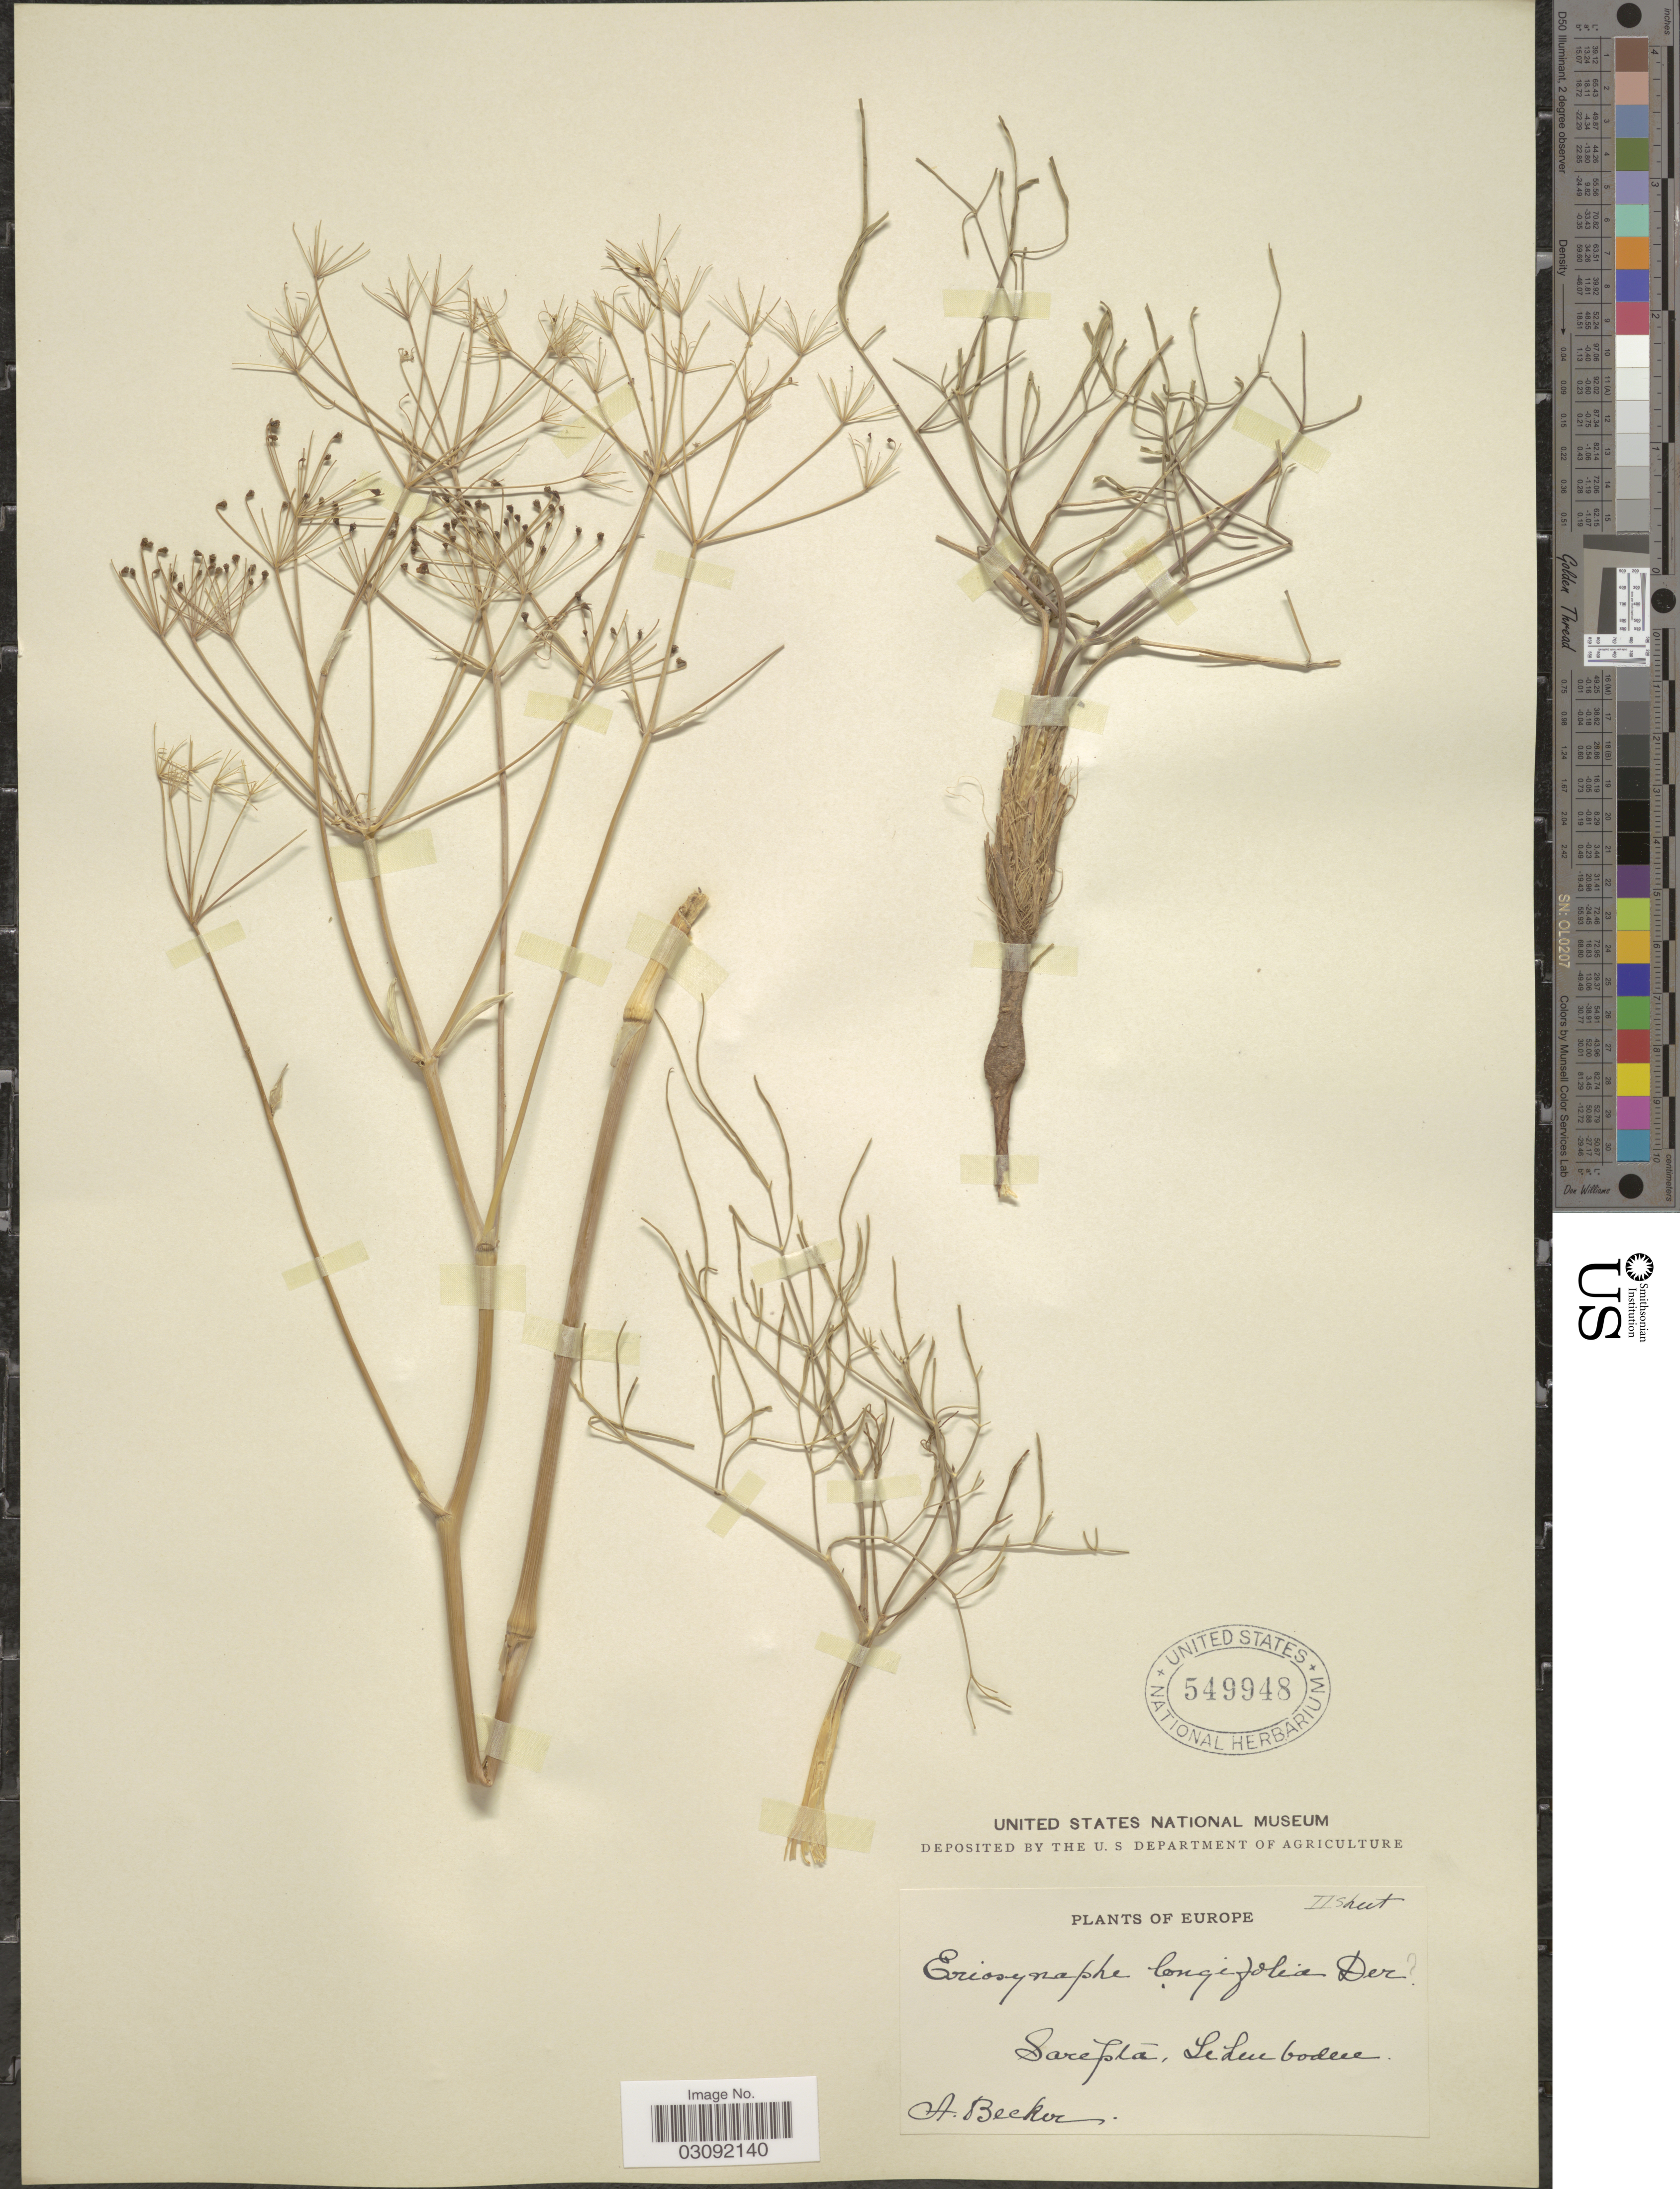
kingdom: Plantae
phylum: Tracheophyta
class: Magnoliopsida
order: Apiales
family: Apiaceae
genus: Johrenia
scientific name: Johrenia longifolia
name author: Calest.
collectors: A. Becker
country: Russian Federation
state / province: Volgograd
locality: Sarepta, Lehmboden. Europe.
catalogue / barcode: US 549948